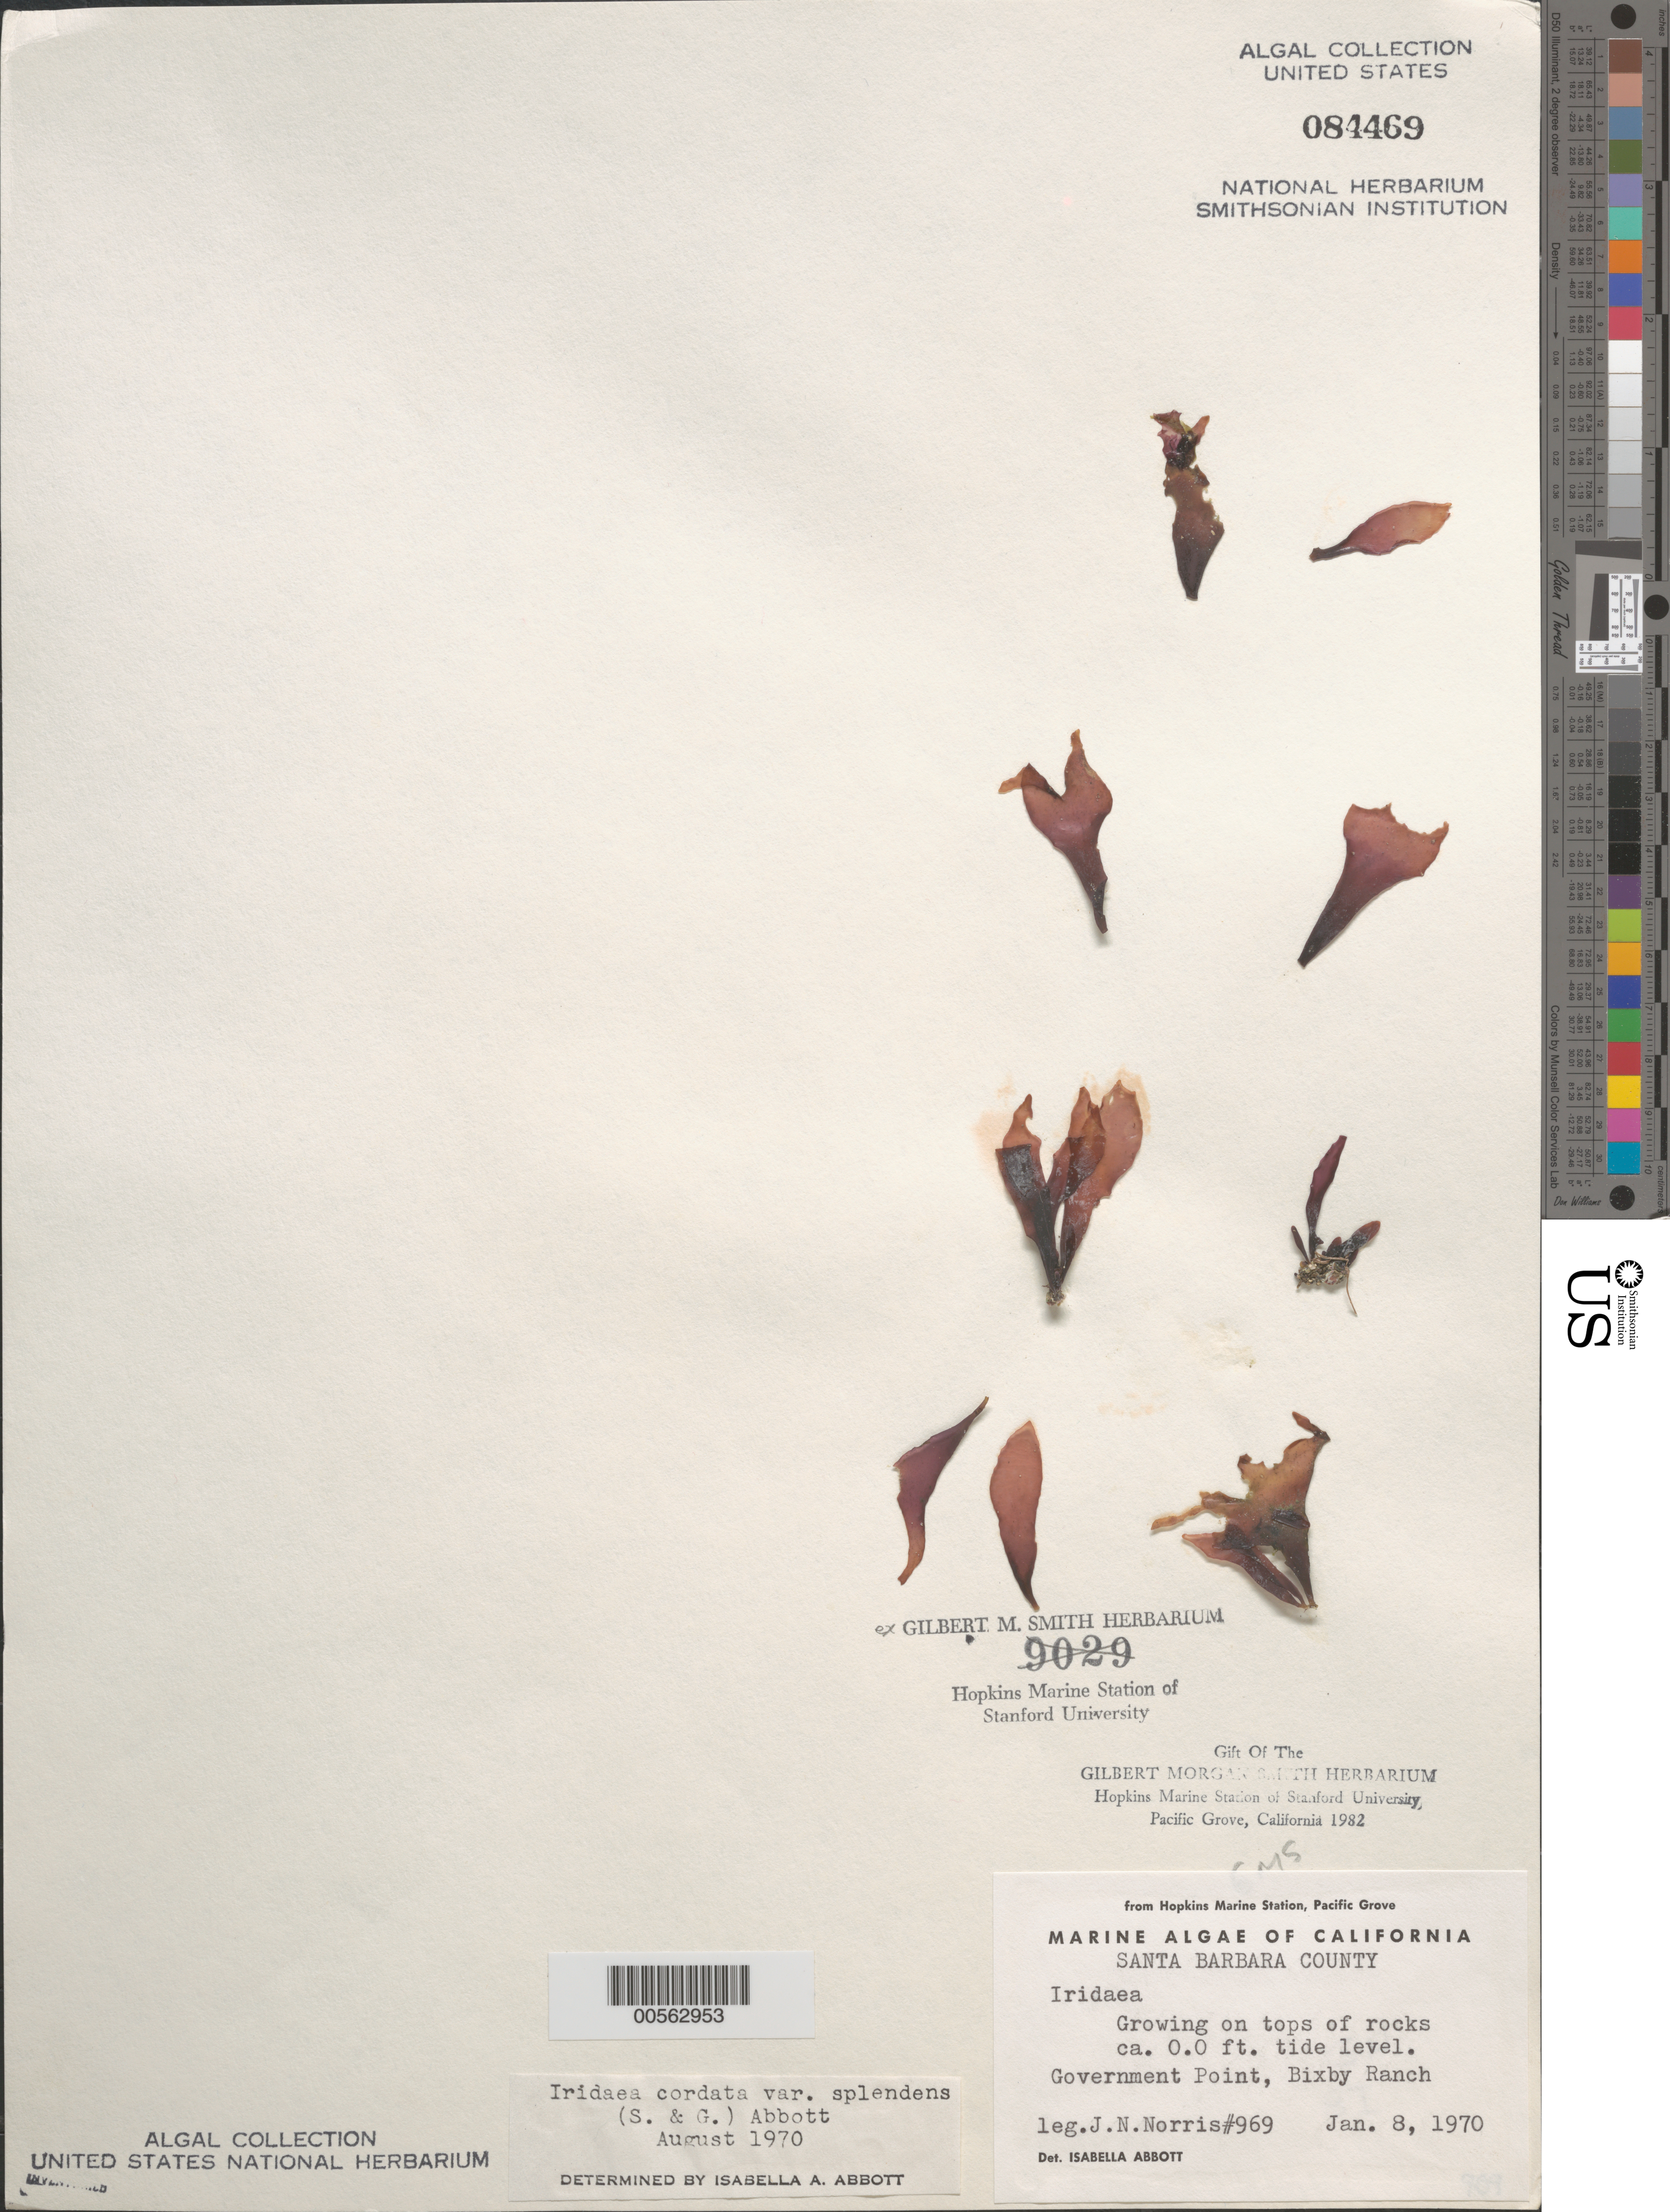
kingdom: Plantae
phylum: Rhodophyta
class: Florideophyceae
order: Gigartinales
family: Gigartinaceae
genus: Iridaea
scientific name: Iridaea cordata var. splendens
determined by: Abbott, Isabella A.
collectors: J. N. Norris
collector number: JN-969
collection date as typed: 08 Jan 1970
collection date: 1970-01-08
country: United States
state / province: California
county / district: Santa Barbara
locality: Government Point, Bixby Ranch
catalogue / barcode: US 84469